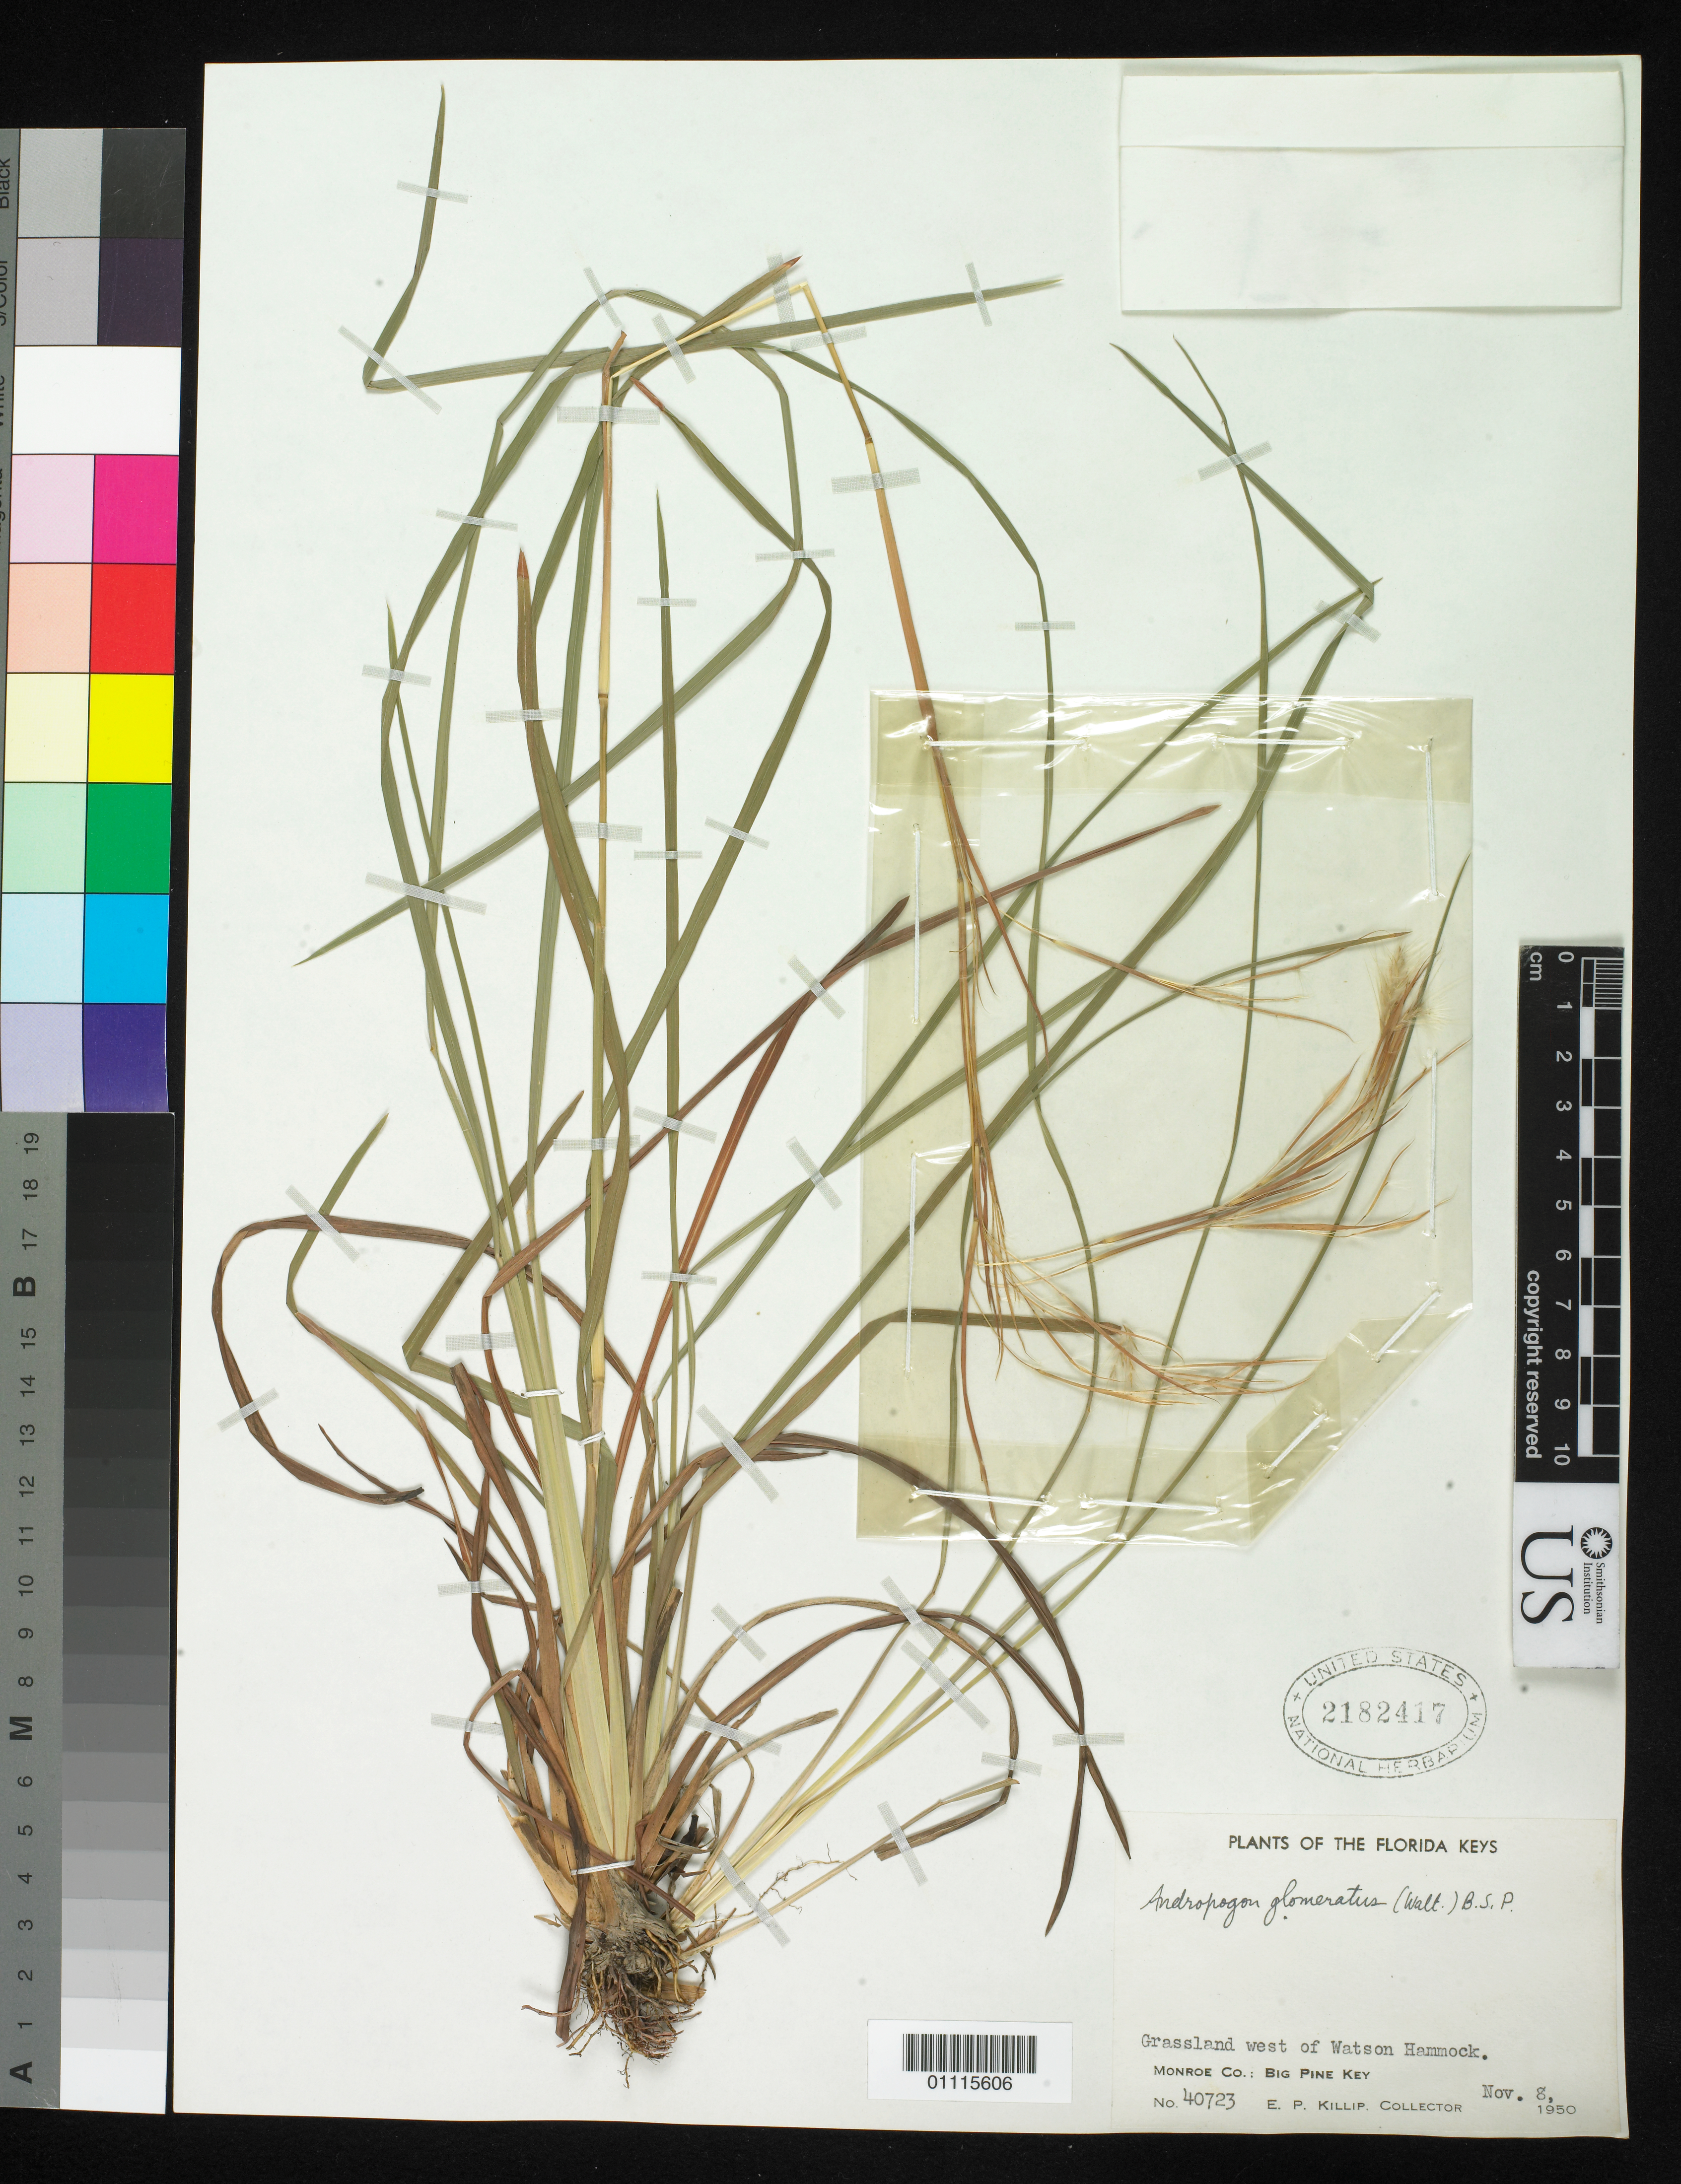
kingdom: Plantae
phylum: Tracheophyta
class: Liliopsida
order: Poales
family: Poaceae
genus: Andropogon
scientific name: Andropogon glomeratus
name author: (Walter) Britton, Stearns & Poggenb.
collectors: E. P. Killip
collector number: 40723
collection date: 1950-11-08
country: United States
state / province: Florida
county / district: Monroe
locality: Big Pine Key. Grassland W of Watson Hammock.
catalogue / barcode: US 2182417